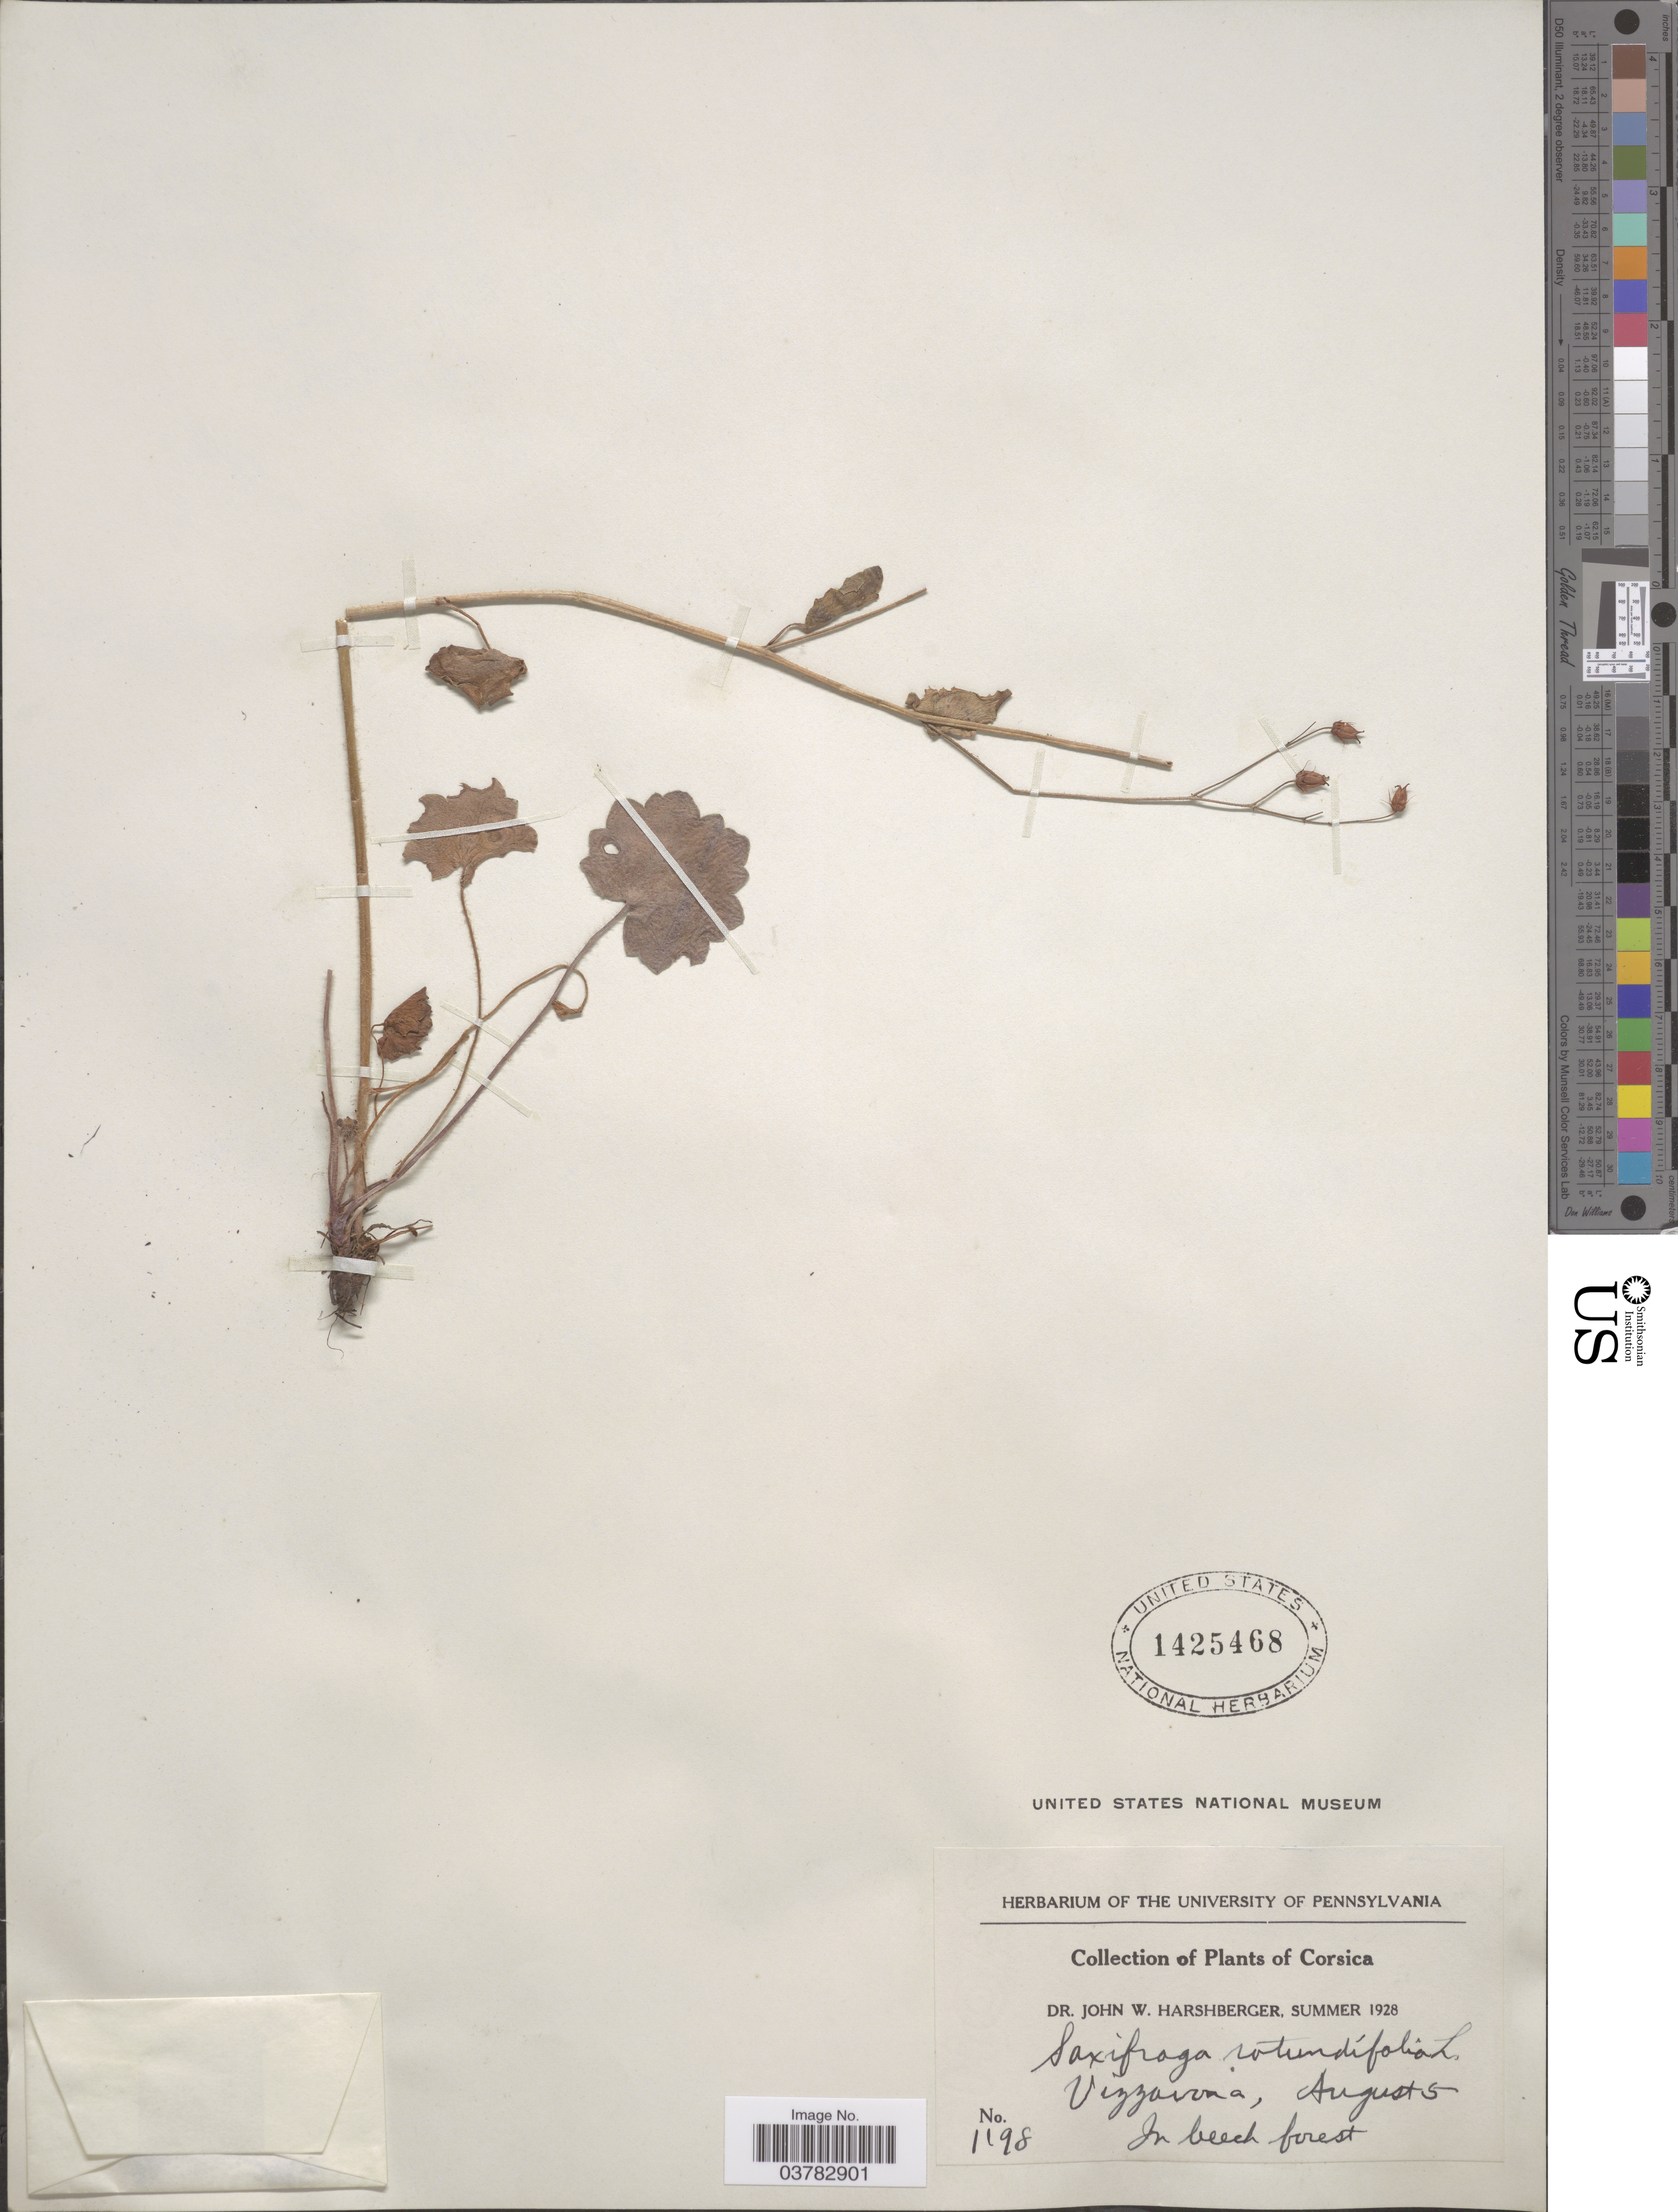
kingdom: Plantae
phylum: Tracheophyta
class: Magnoliopsida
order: Saxifragales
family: Saxifragaceae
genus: Saxifraga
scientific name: Saxifraga rotundifolia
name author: L.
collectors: J. W. Harshberger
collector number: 1198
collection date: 1928-08-05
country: France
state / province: Corsica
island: Corse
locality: Vizzavona.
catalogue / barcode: US 1425468